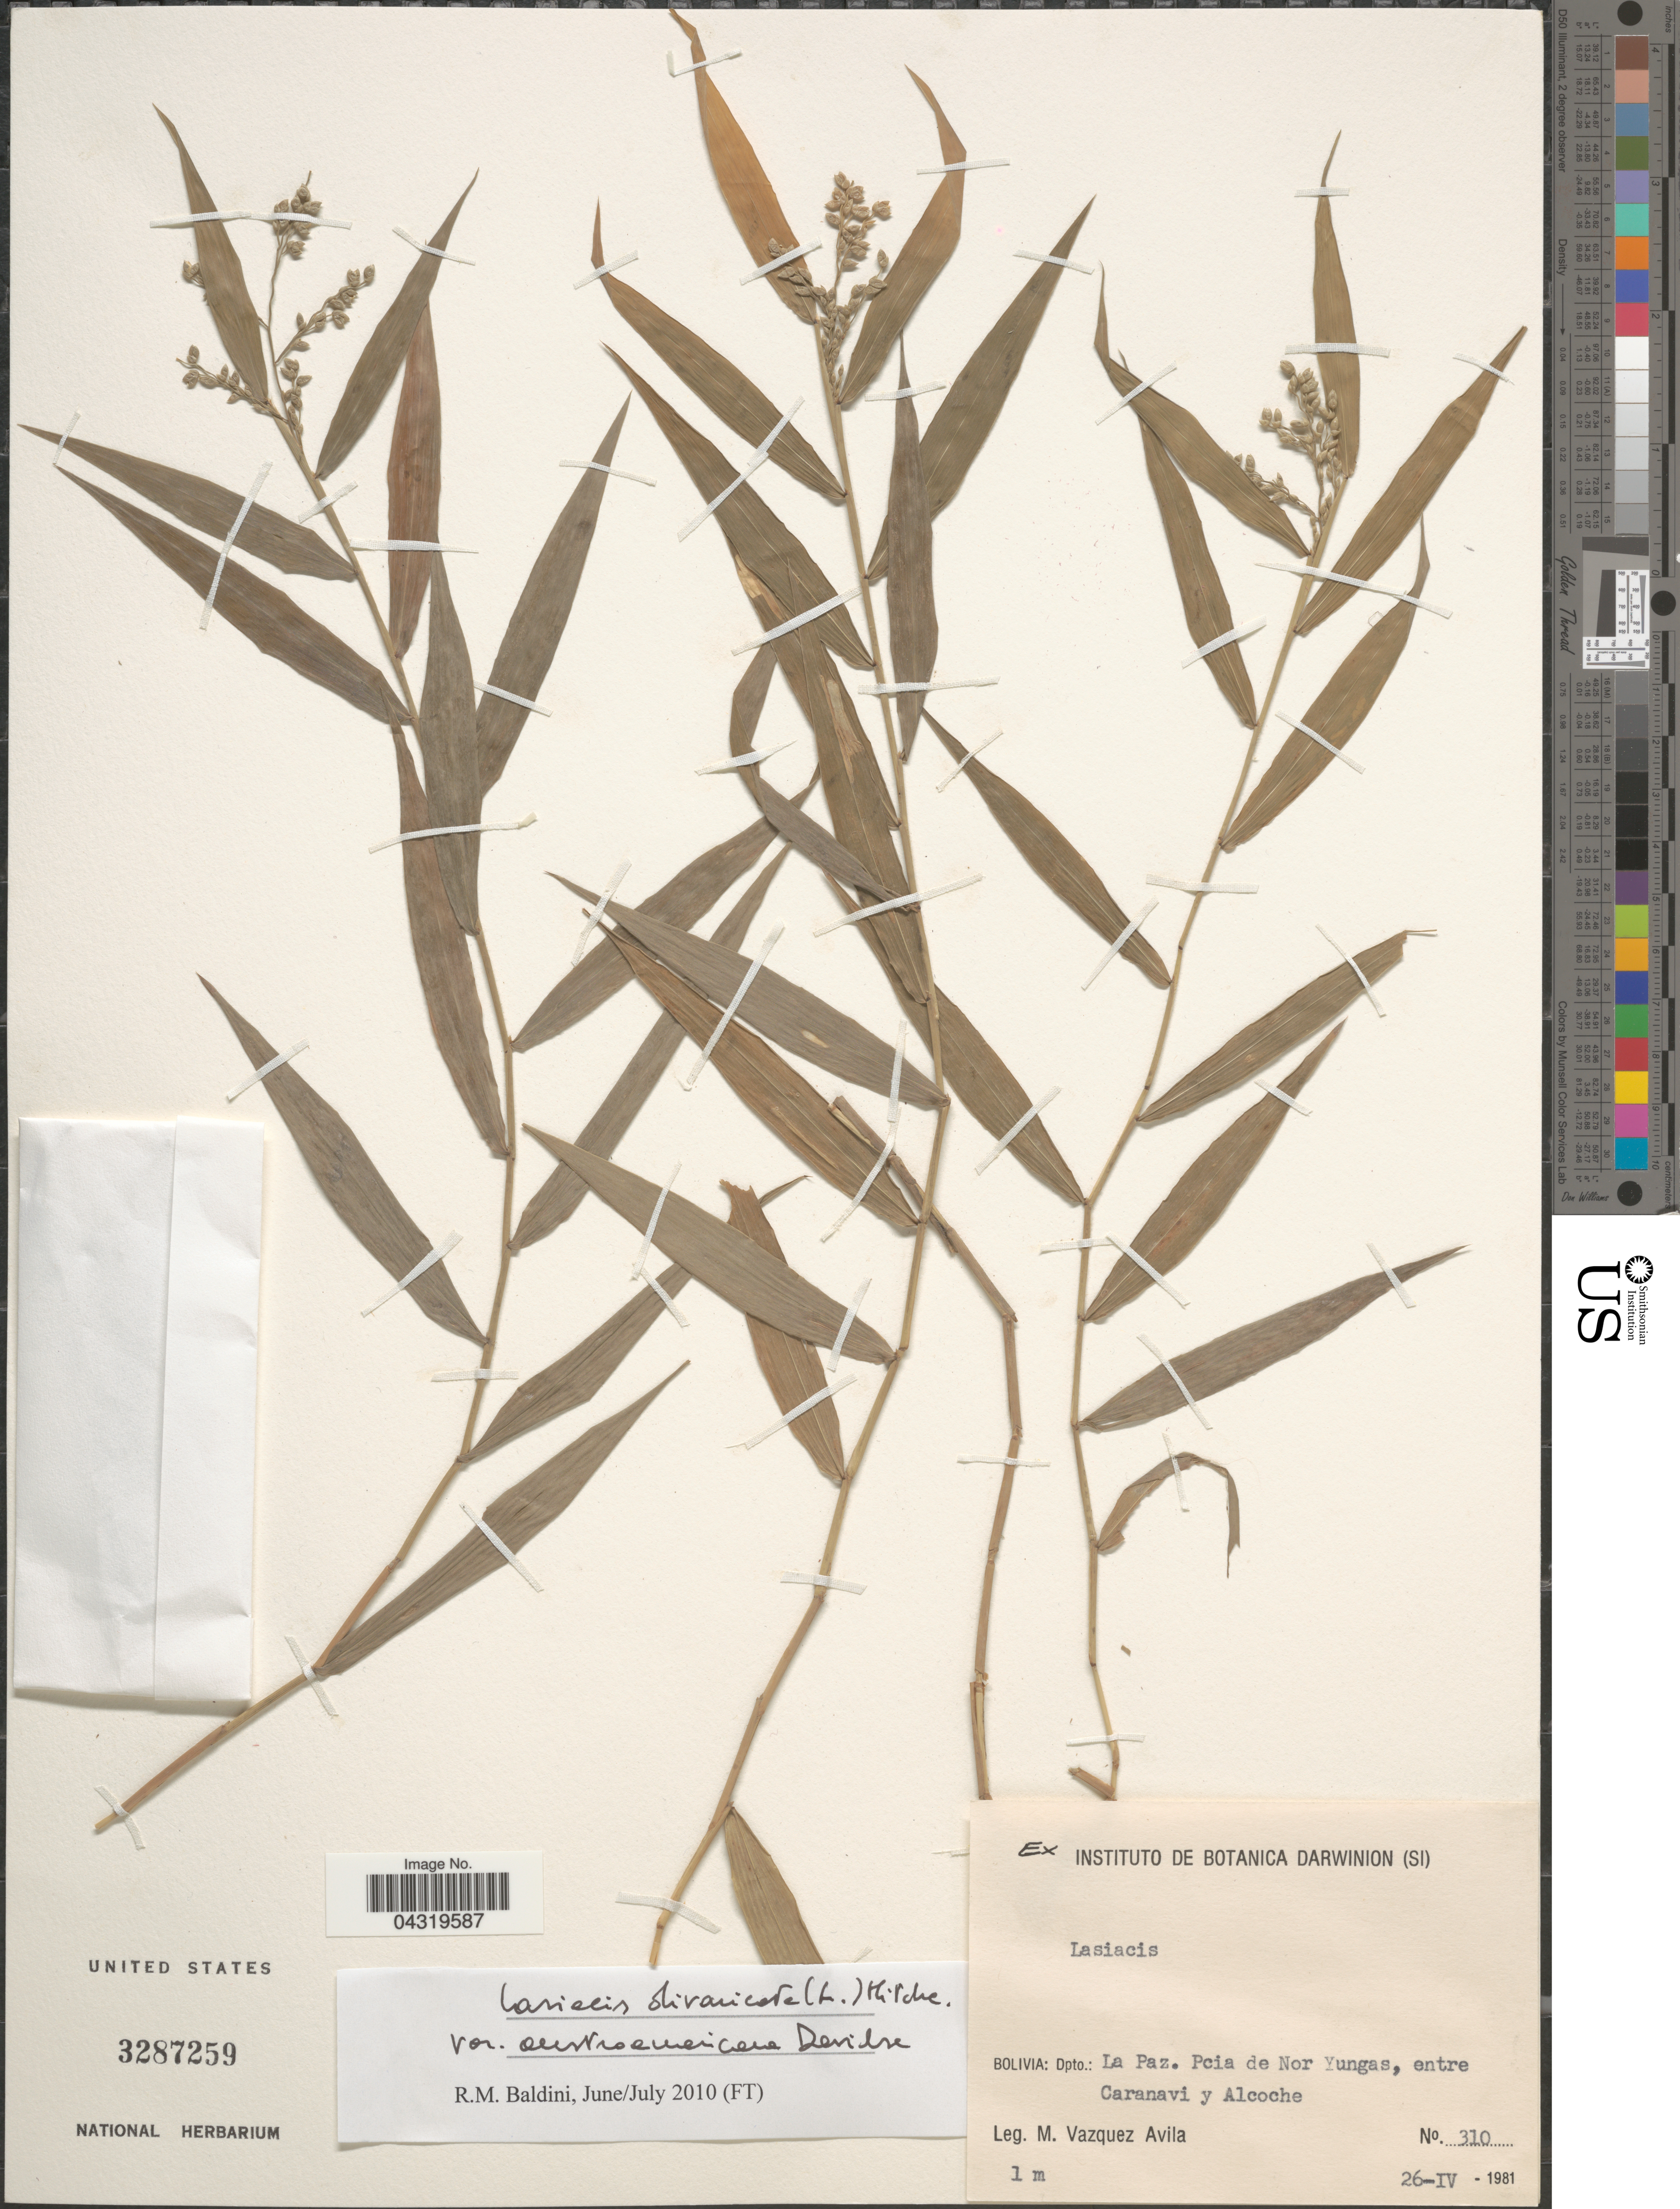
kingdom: Plantae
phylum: Tracheophyta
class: Liliopsida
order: Poales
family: Poaceae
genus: Lasiacis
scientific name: Lasiacis divaricata var. austroamericana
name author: Davidse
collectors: M. D. Vázquez A.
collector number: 310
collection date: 1981-04-26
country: Bolivia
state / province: La Paz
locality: Dpto. La Paz. Pcia de Nor Yungas, entre Caranavi y Alcoche.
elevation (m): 1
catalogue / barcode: US 3287259